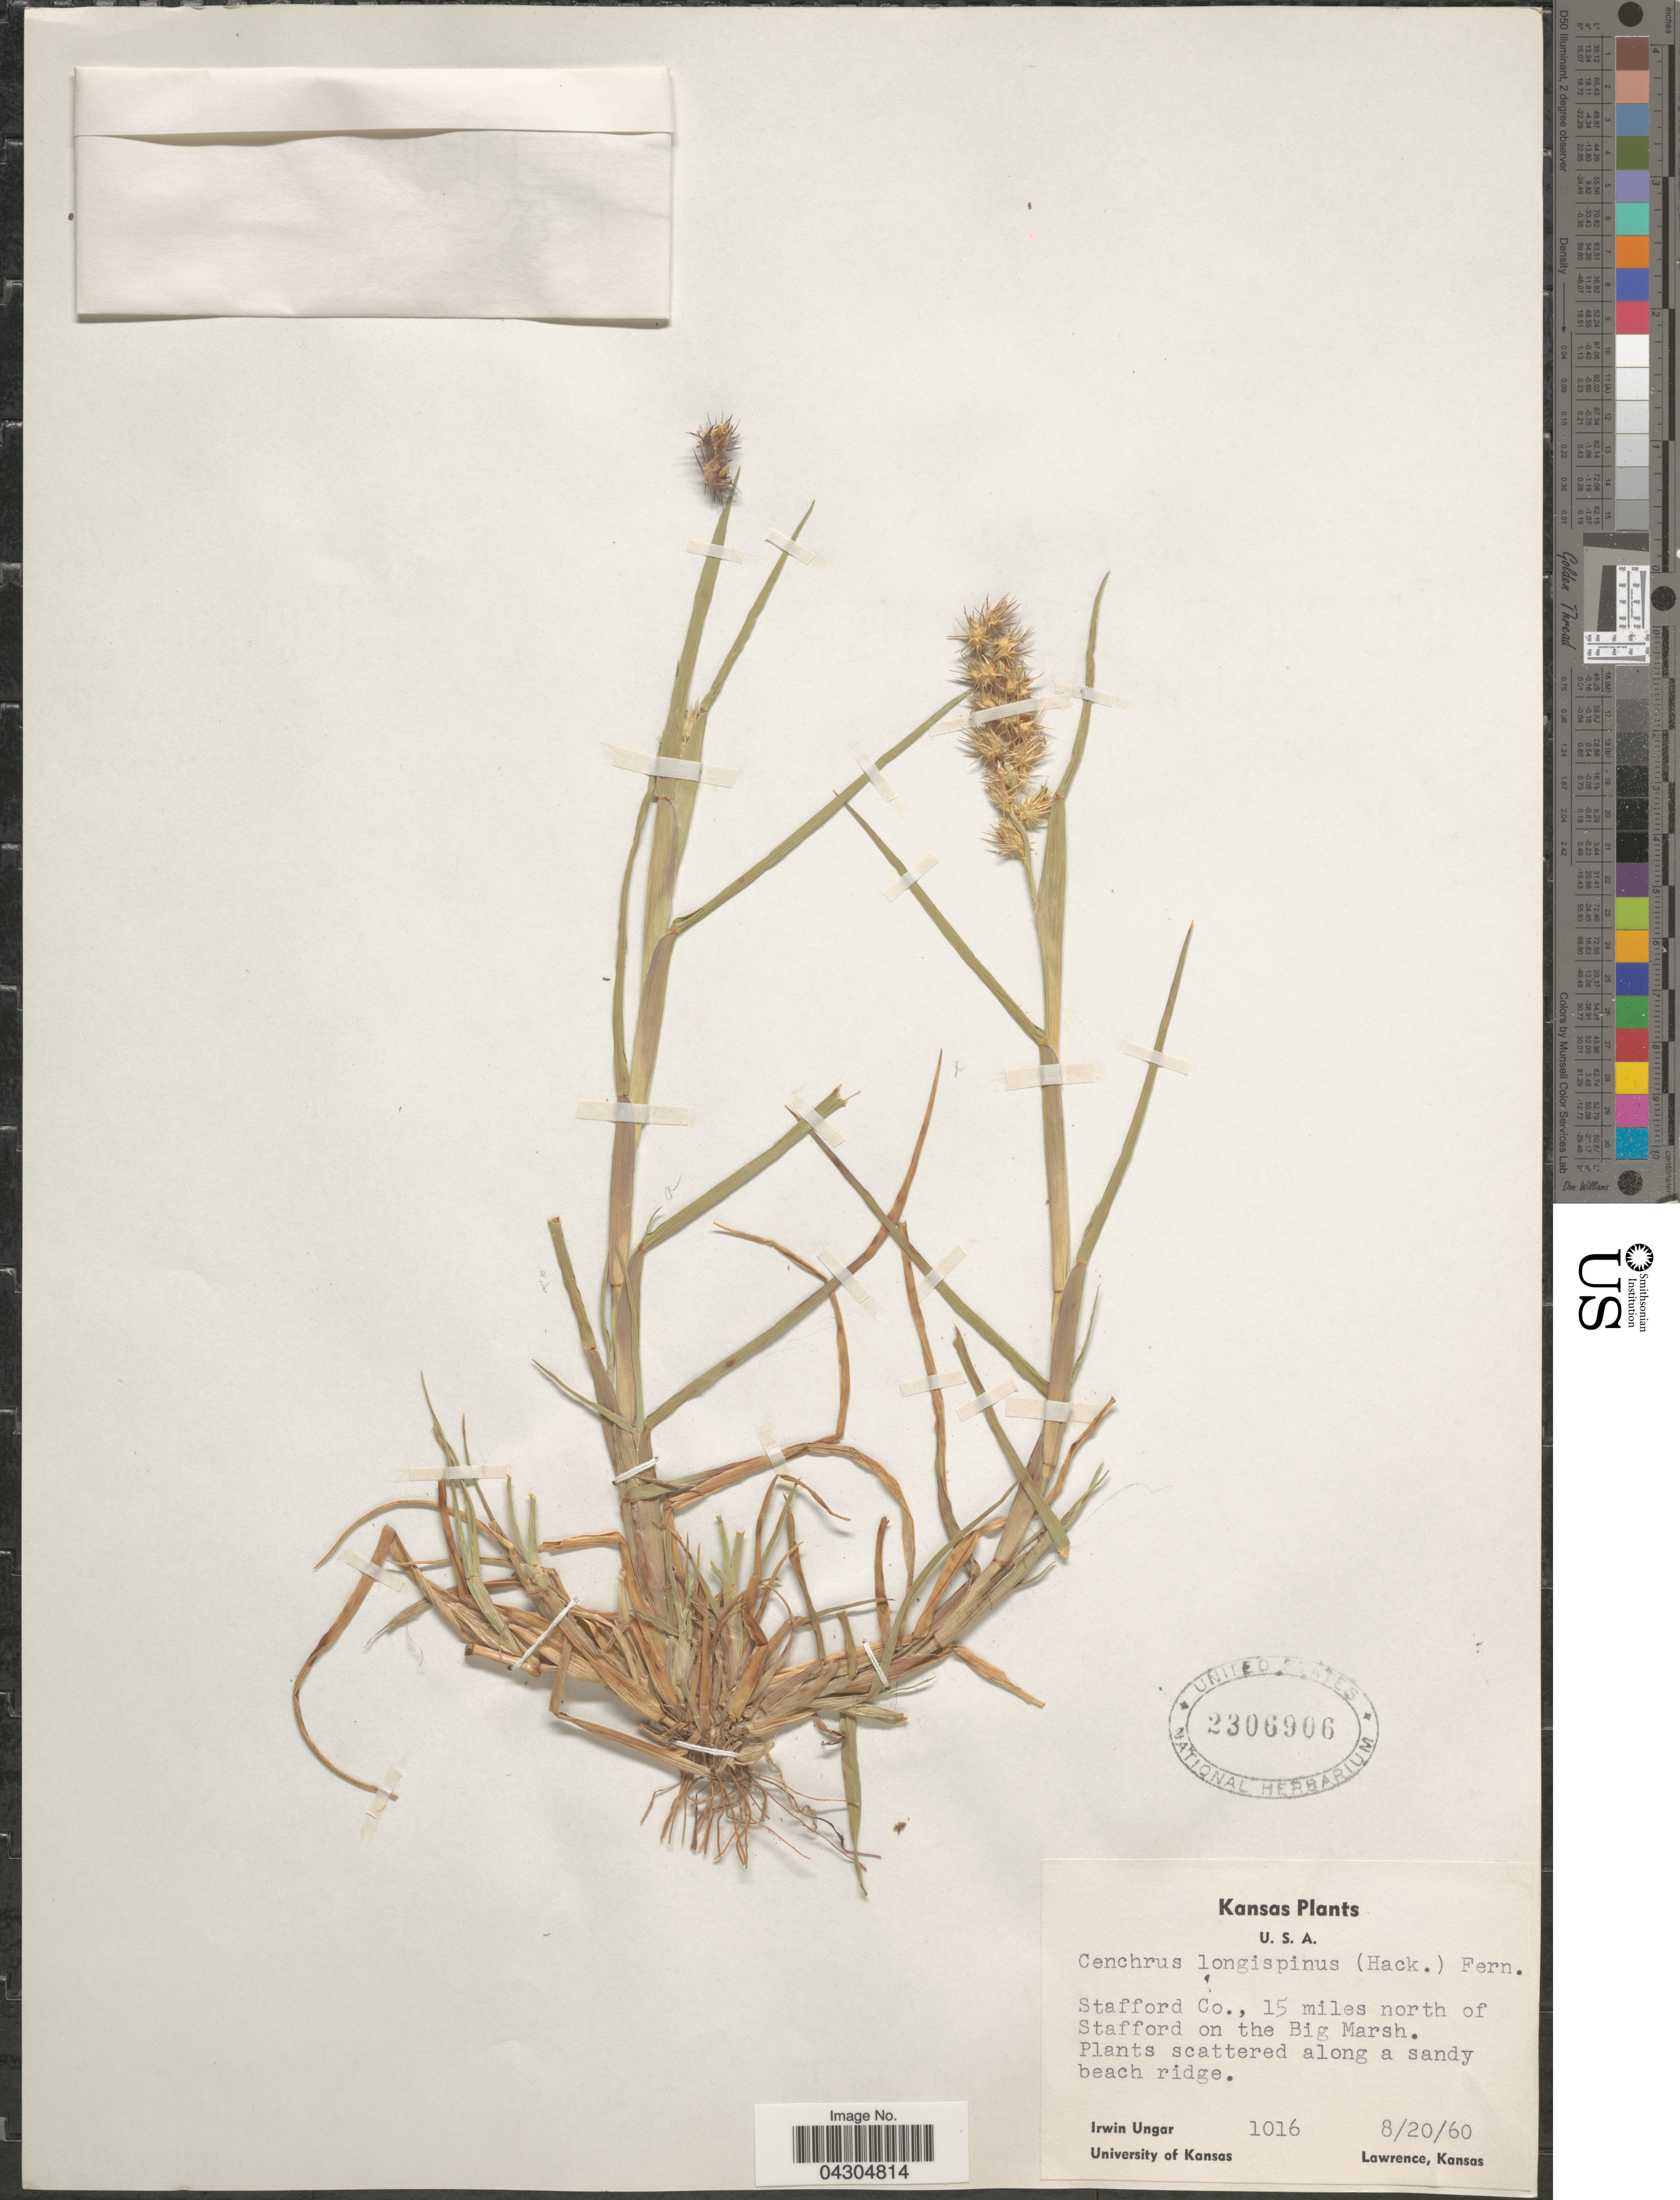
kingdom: Plantae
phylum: Tracheophyta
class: Liliopsida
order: Poales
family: Poaceae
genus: Cenchrus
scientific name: Cenchrus longispinus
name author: (Hack.) Fernald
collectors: I. Ungar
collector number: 1016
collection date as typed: Transcribed d/m/y: 20/8/60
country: United States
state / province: Kansas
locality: Stafford Co., 15 miles north of Stafford on the Big Marsh.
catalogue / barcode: US 2306906